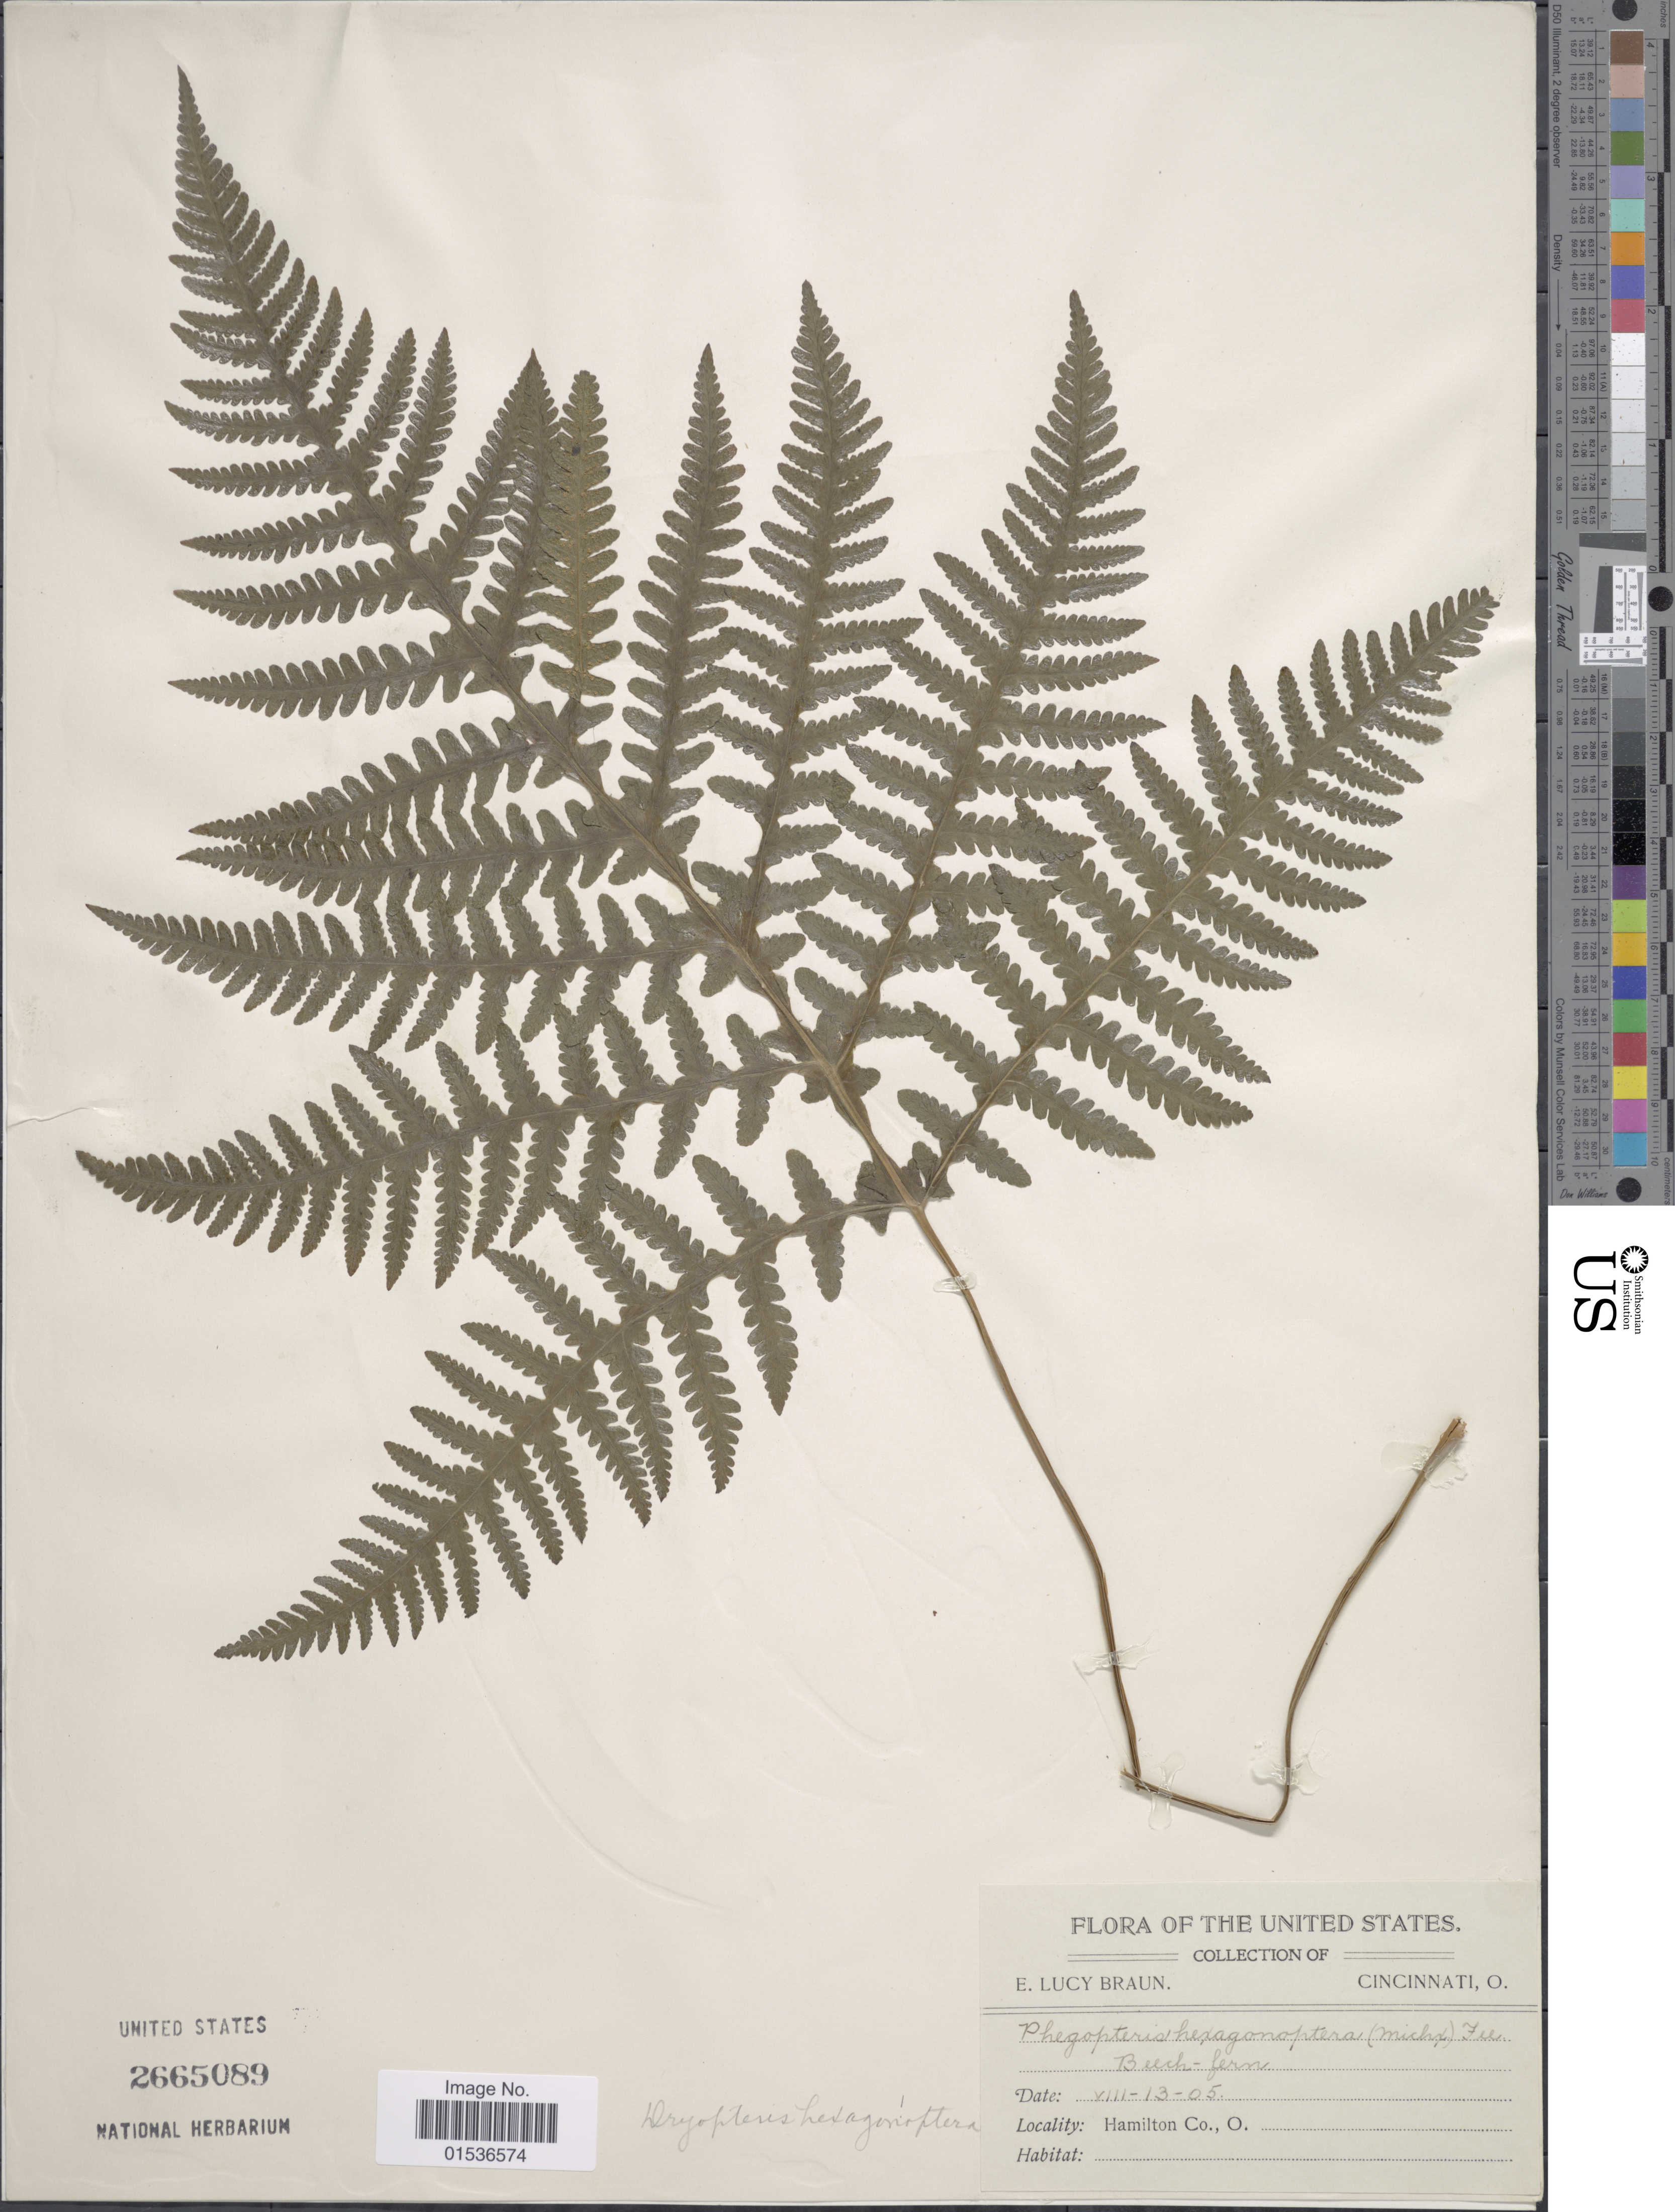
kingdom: Plantae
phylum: Tracheophyta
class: Polypodiopsida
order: Polypodiales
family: Thelypteridaceae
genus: Phegopteris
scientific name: Phegopteris hexagonoptera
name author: (Michx.) Fée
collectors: E. L. Braun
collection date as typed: Transcribed d/m/y: 13/8/5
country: United States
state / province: Ohio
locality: United States. Hamilton Co. O.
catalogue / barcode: US 2665089